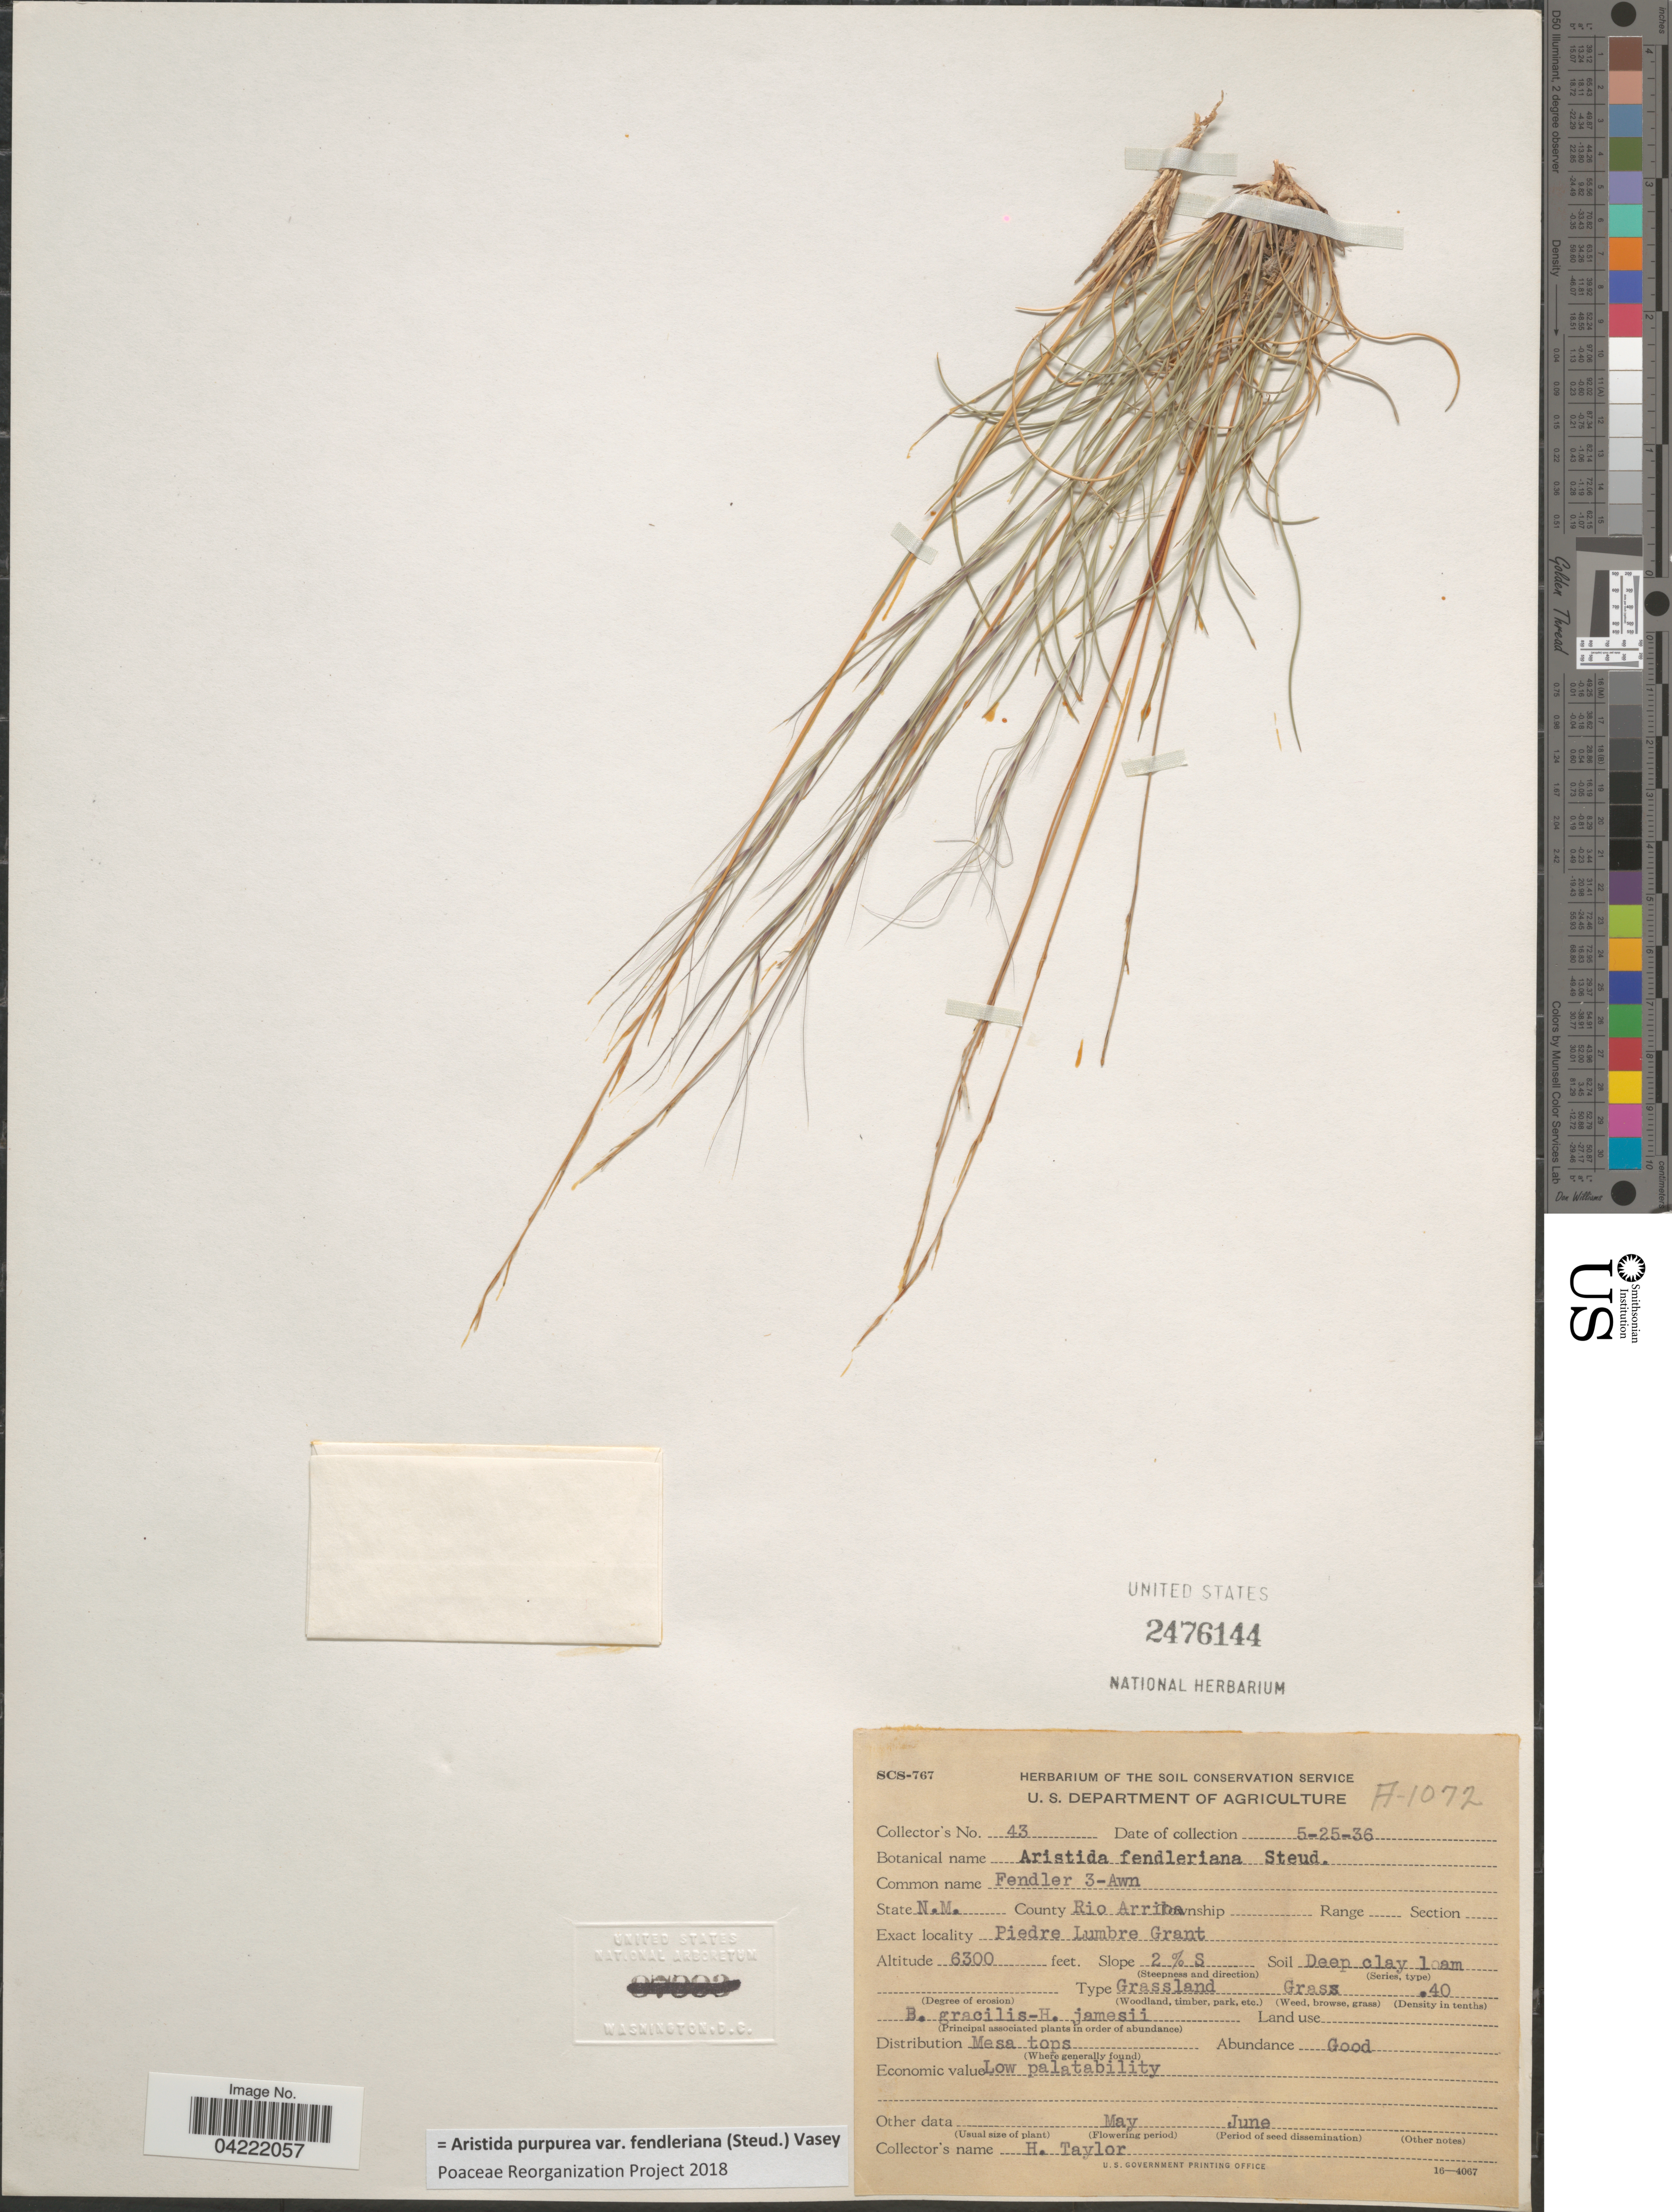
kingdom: Plantae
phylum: Tracheophyta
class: Liliopsida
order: Poales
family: Poaceae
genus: Aristida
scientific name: Aristida purpurea var. fendleriana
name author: (Steud.) Vasey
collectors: H. Taylor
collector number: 43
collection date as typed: Transcribed d/m/y: 25/5/36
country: United States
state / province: New Mexico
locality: County Rio Arriba. Piedre Lumbre Grant.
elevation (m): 1920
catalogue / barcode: US 2476144